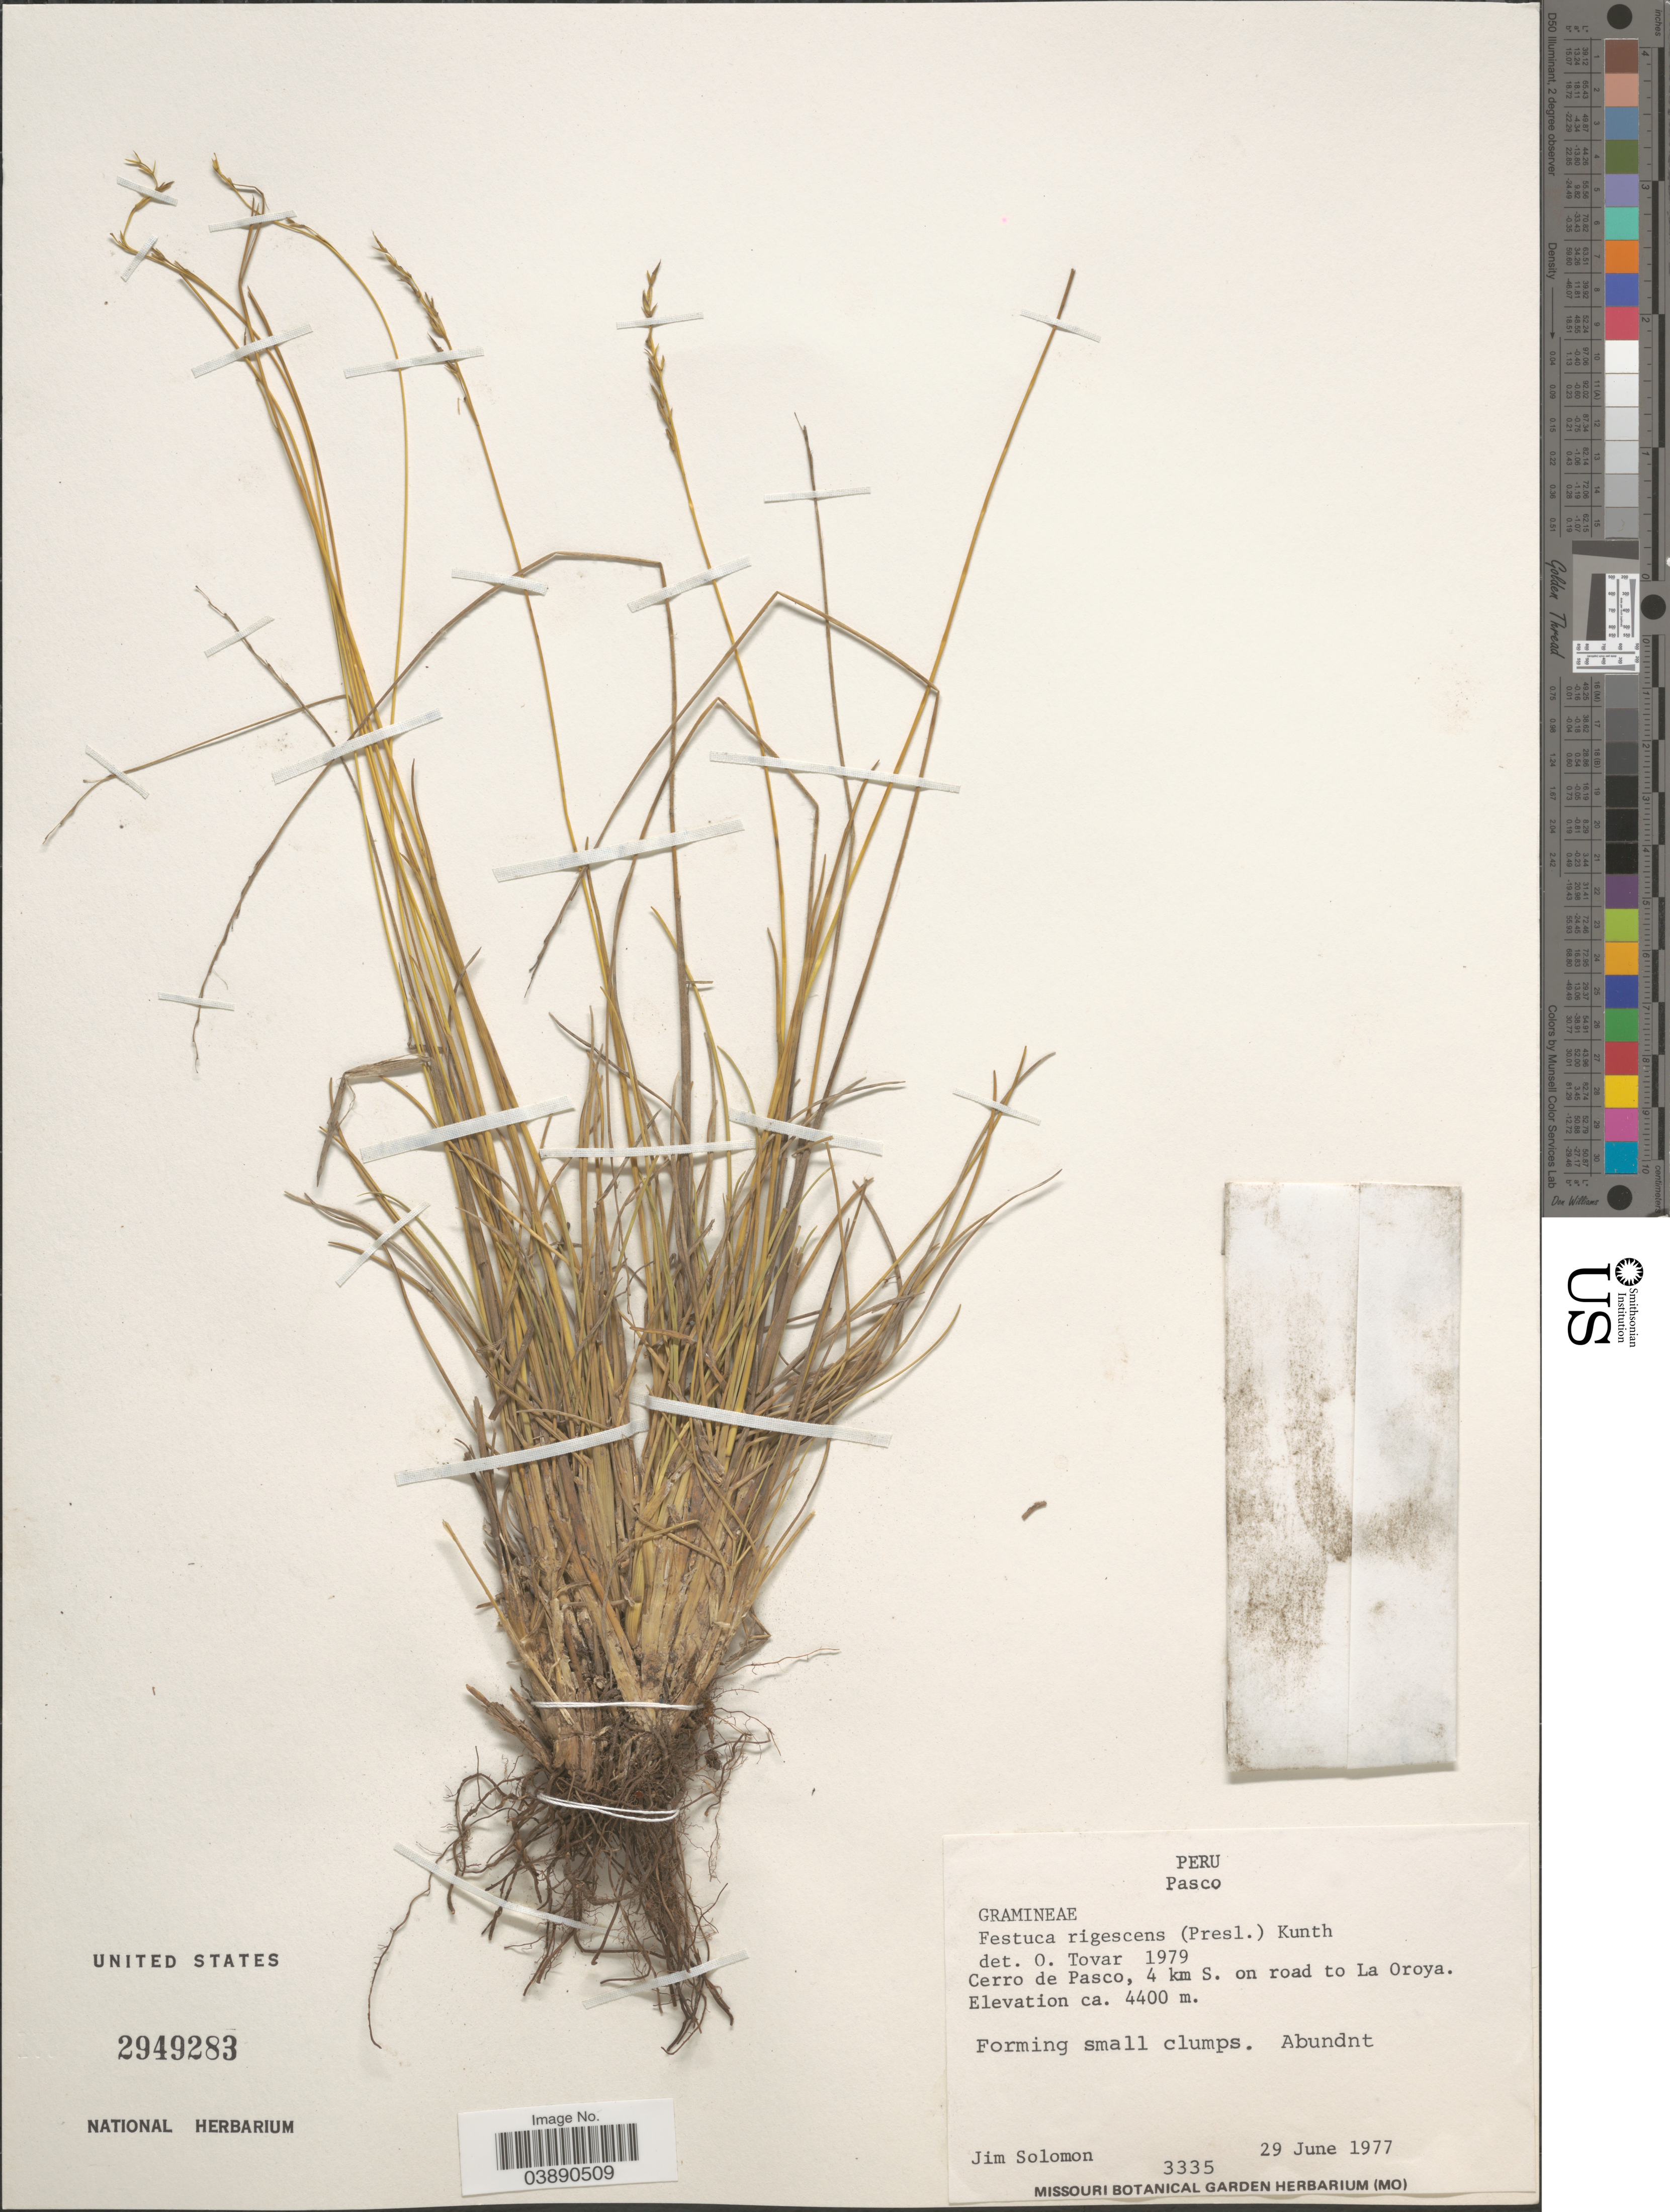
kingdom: Plantae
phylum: Tracheophyta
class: Liliopsida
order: Poales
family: Poaceae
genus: Festuca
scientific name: Festuca rigescens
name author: (J. Presl) Kunth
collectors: J. Solomon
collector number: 3335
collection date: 1977-06-29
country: Peru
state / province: Pasco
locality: Cerro de Pasco, 4 km S. on road to La Oroya.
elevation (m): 4400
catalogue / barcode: US 2949283